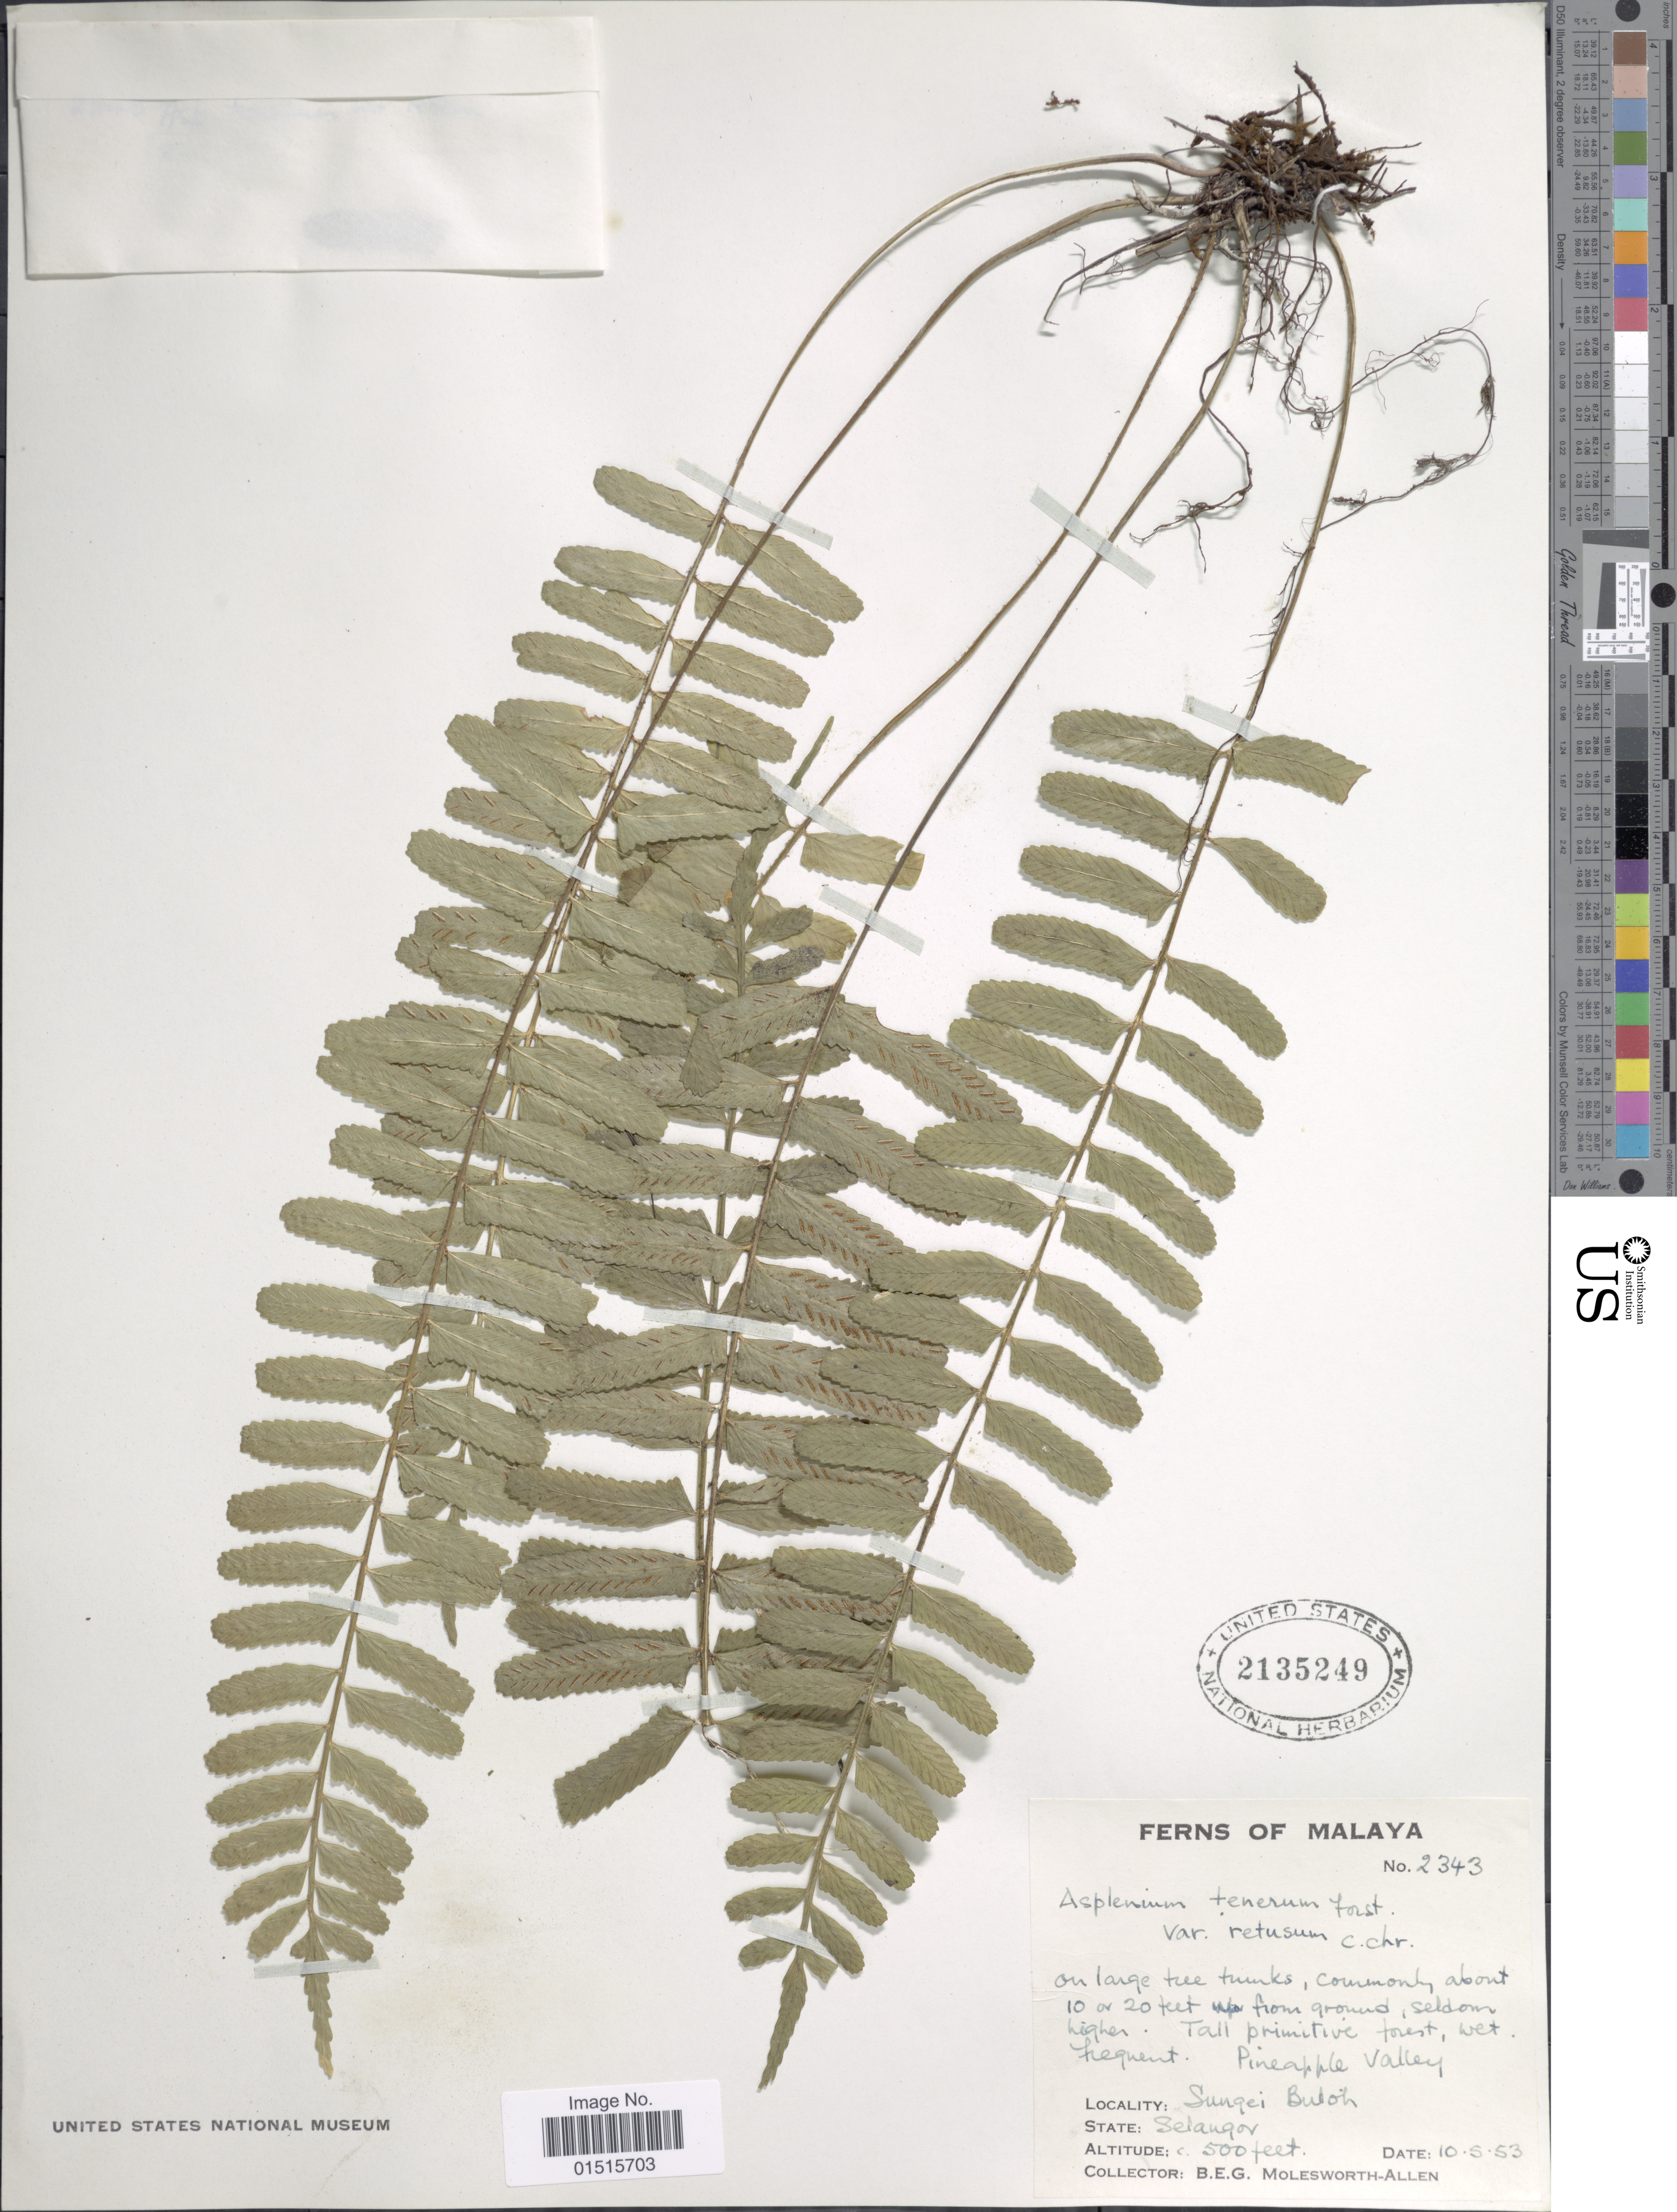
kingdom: Plantae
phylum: Tracheophyta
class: Polypodiopsida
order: Polypodiales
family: Aspleniaceae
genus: Asplenium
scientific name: Asplenium tenerum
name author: G. Forst.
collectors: B. E. G. Molesworth-Allen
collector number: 2343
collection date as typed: Transcribed d/m/y: 10/5/53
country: Malaysia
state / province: Selangor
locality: Pineapple valley, Sungei Butoh. Malaya,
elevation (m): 152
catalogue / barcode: US 2135249